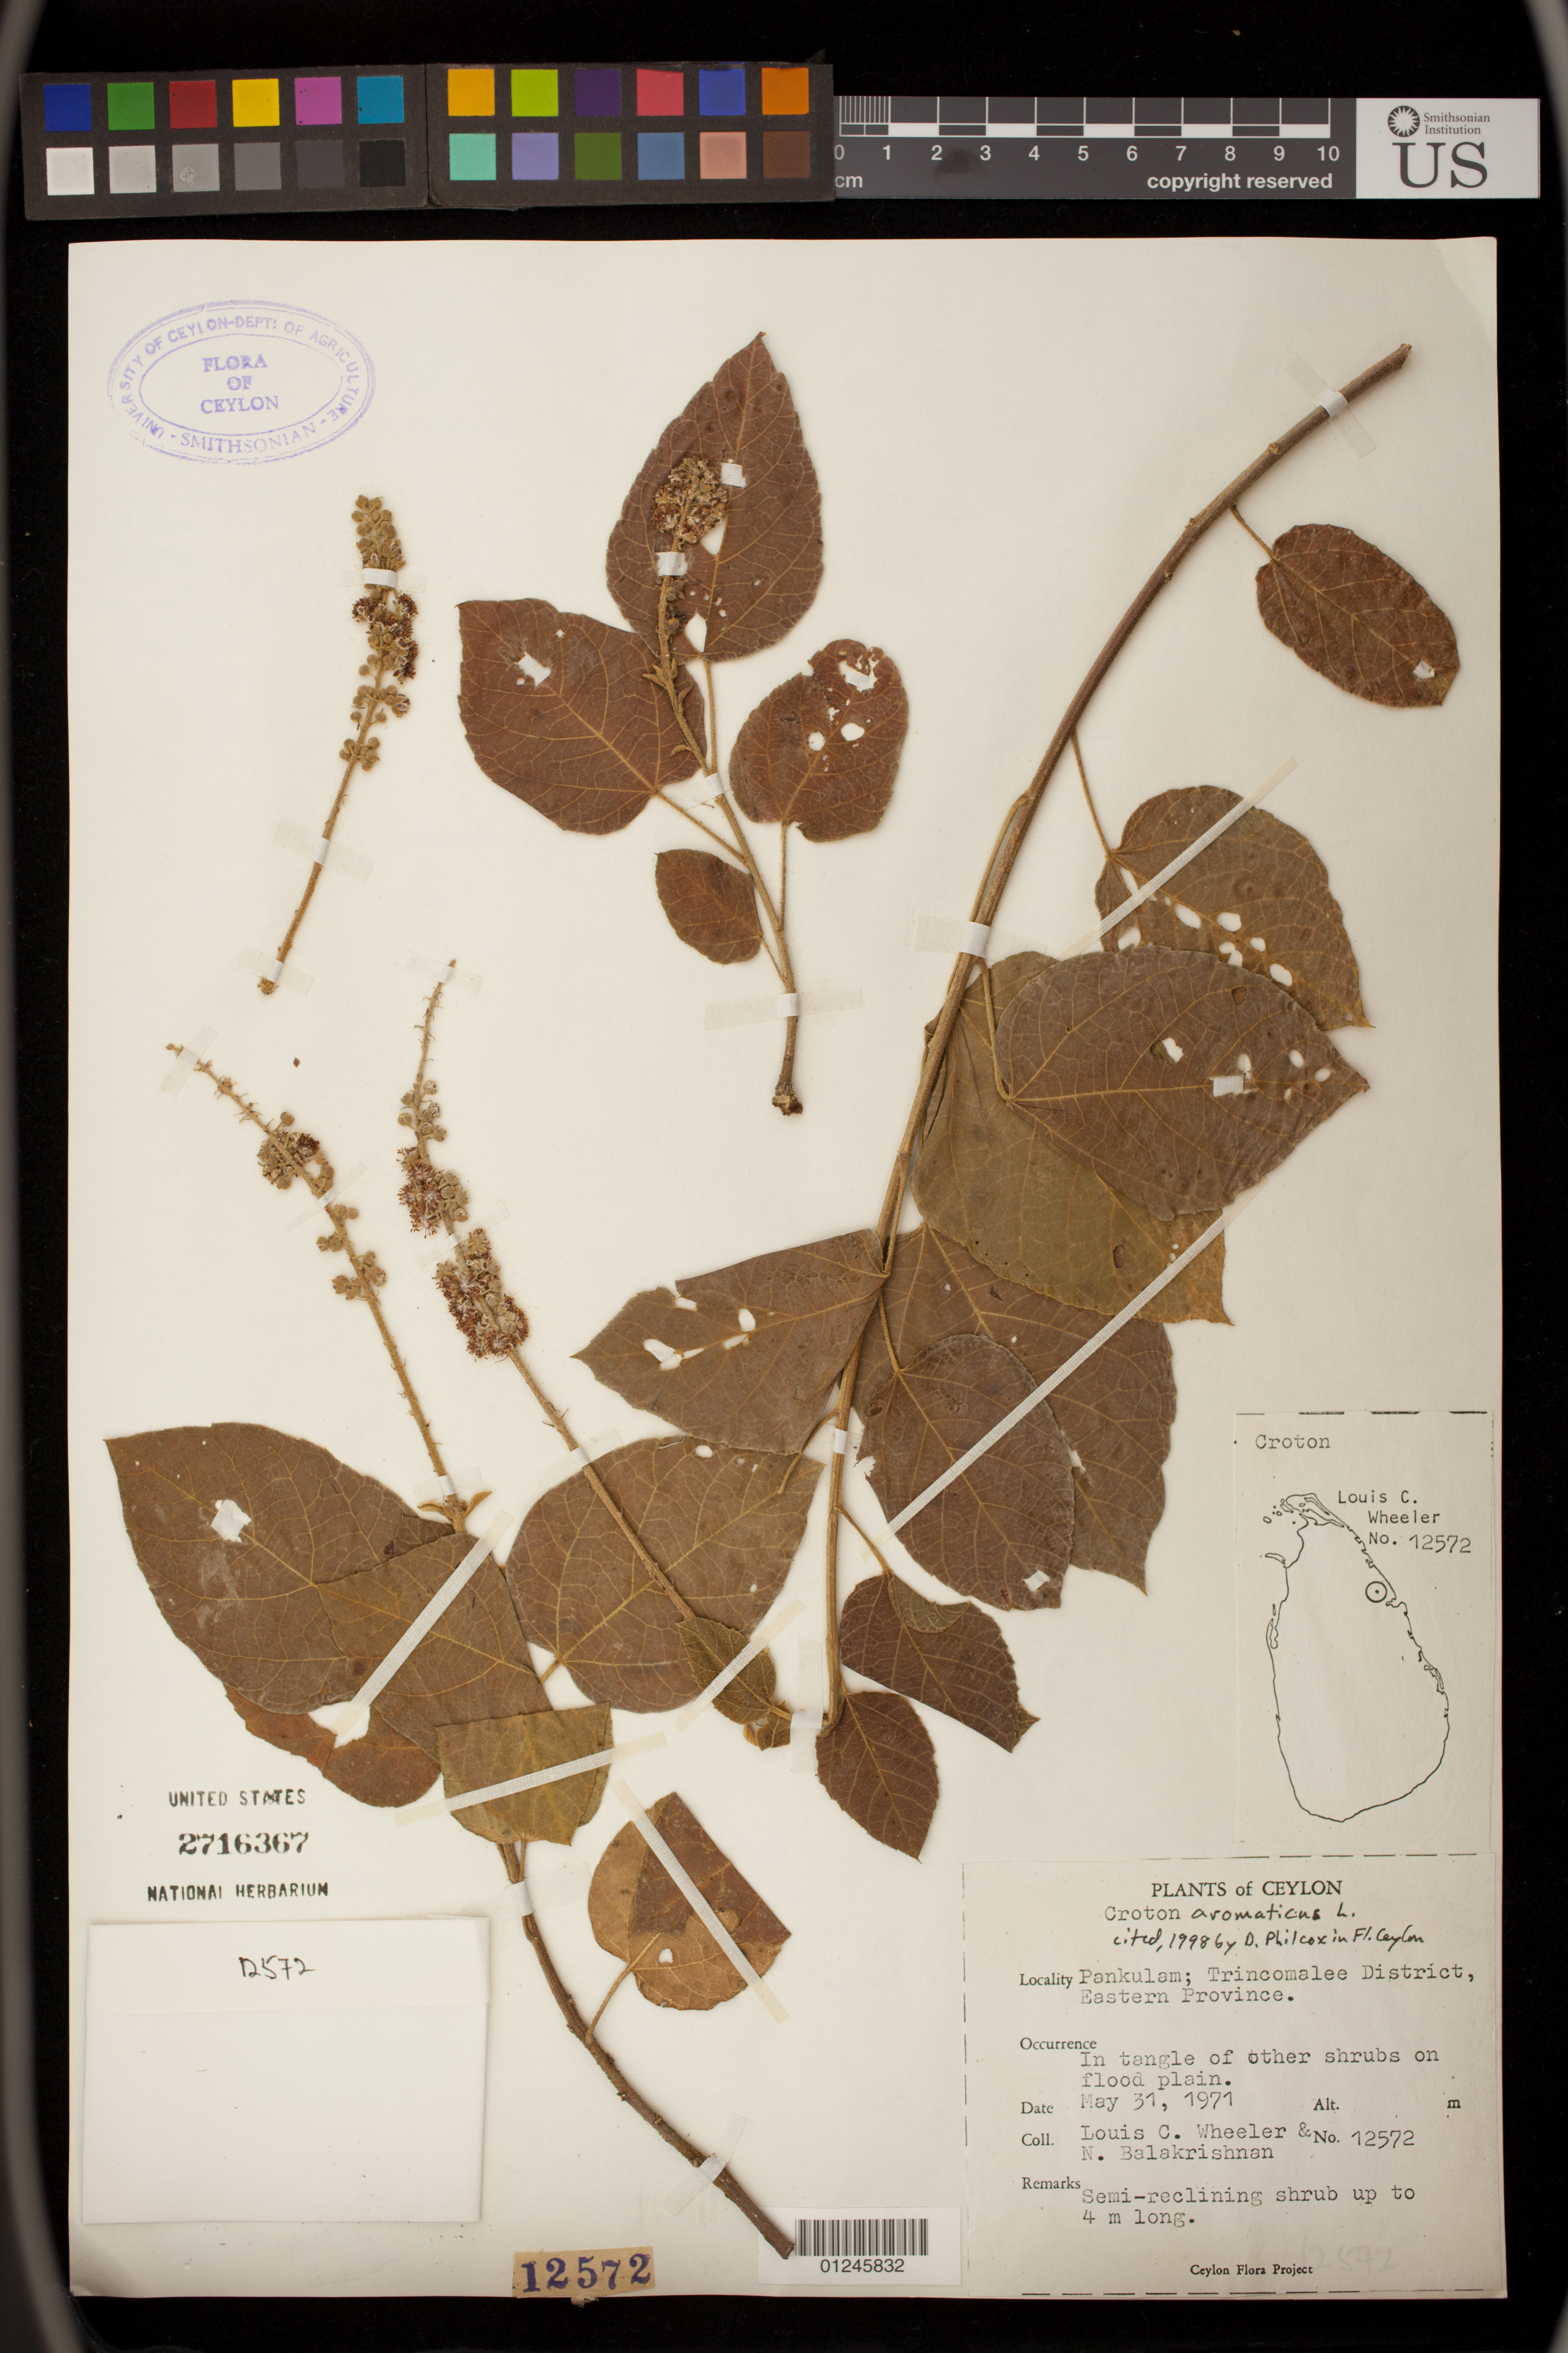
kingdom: Plantae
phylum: Tracheophyta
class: Magnoliopsida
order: Malpighiales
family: Euphorbiaceae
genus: Croton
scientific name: Croton aromaticus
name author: L.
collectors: L. C. Wheeler & N. Balakrishnan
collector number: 12572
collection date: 1971-05-31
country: Sri Lanka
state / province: Eastern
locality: Pankulam, Trincomalee District. In tangle of other shrubs on flood plain.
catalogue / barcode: US 2716367